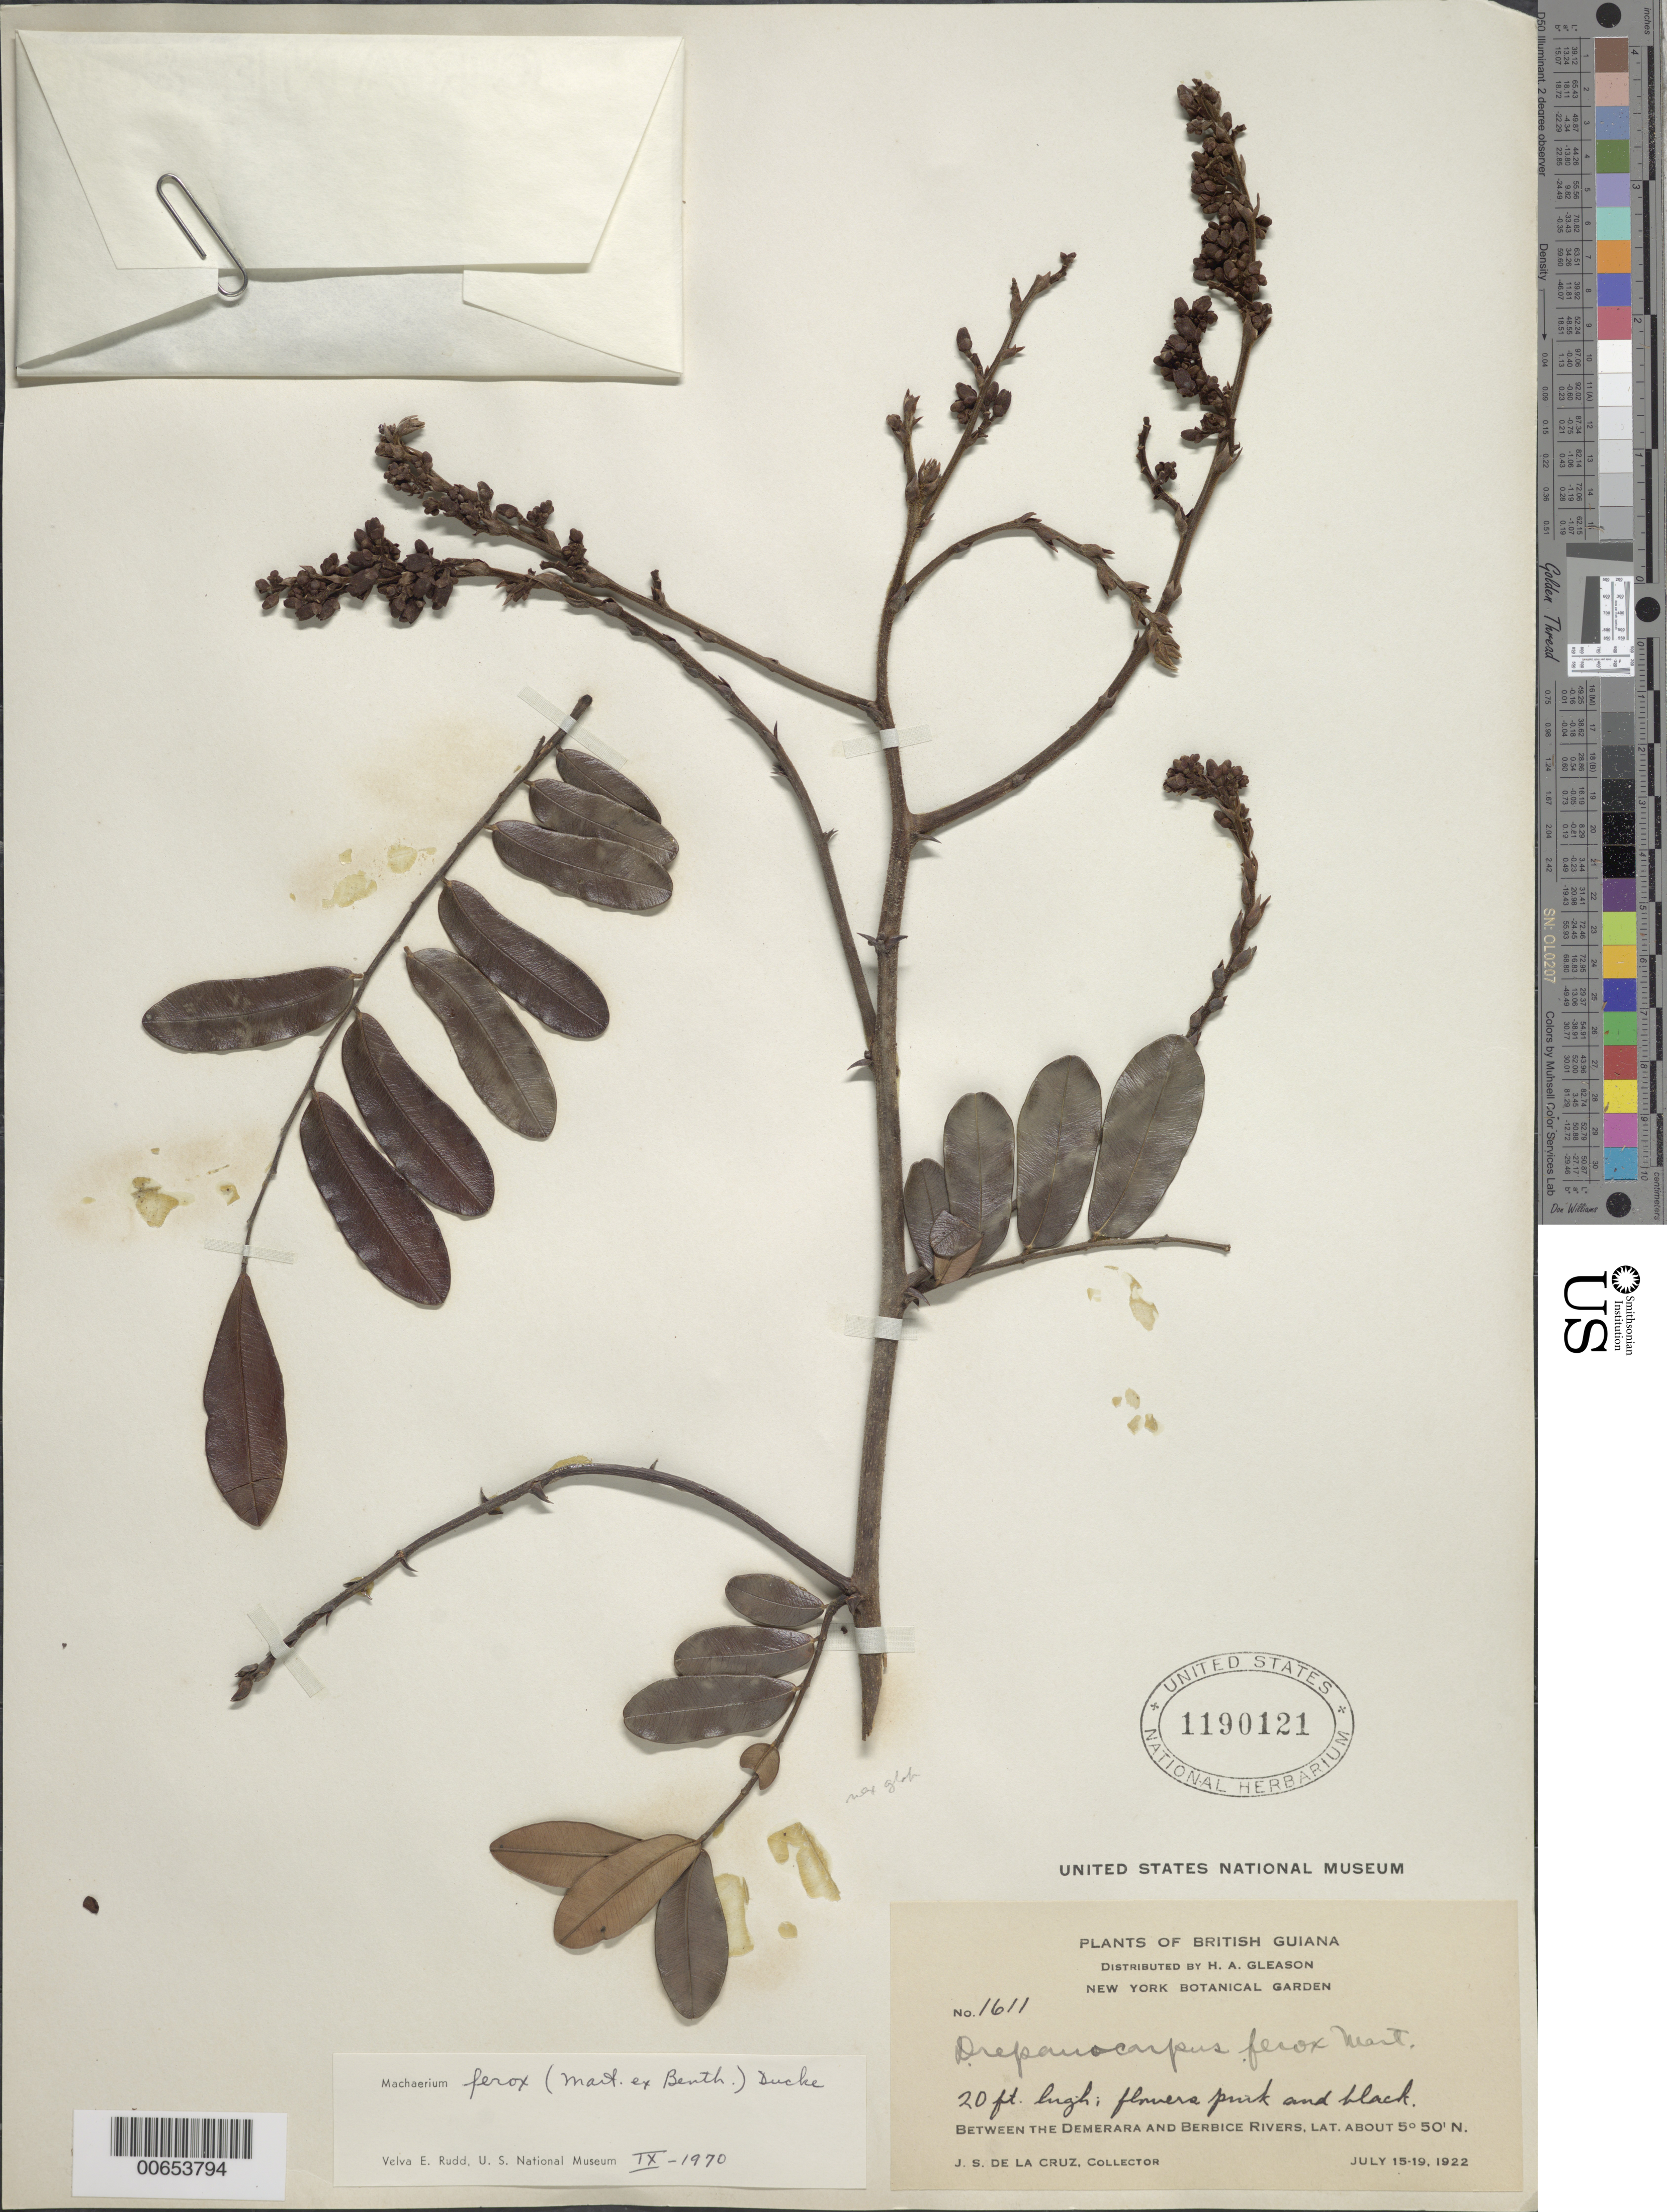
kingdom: Plantae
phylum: Tracheophyta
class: Magnoliopsida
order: Fabales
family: Fabaceae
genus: Machaerium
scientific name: Machaerium ferox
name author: (Mart. ex Benth.) Ducke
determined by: Rudd, V. E.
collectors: J. S. de la Cruz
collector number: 1611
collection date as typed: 15-Jul-22 to 19-Jul-22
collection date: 1922-07-15/1922-07-19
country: Guyana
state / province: U. Demerara-Berbice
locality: Demerara River to the Berbice River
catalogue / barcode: US 1190121